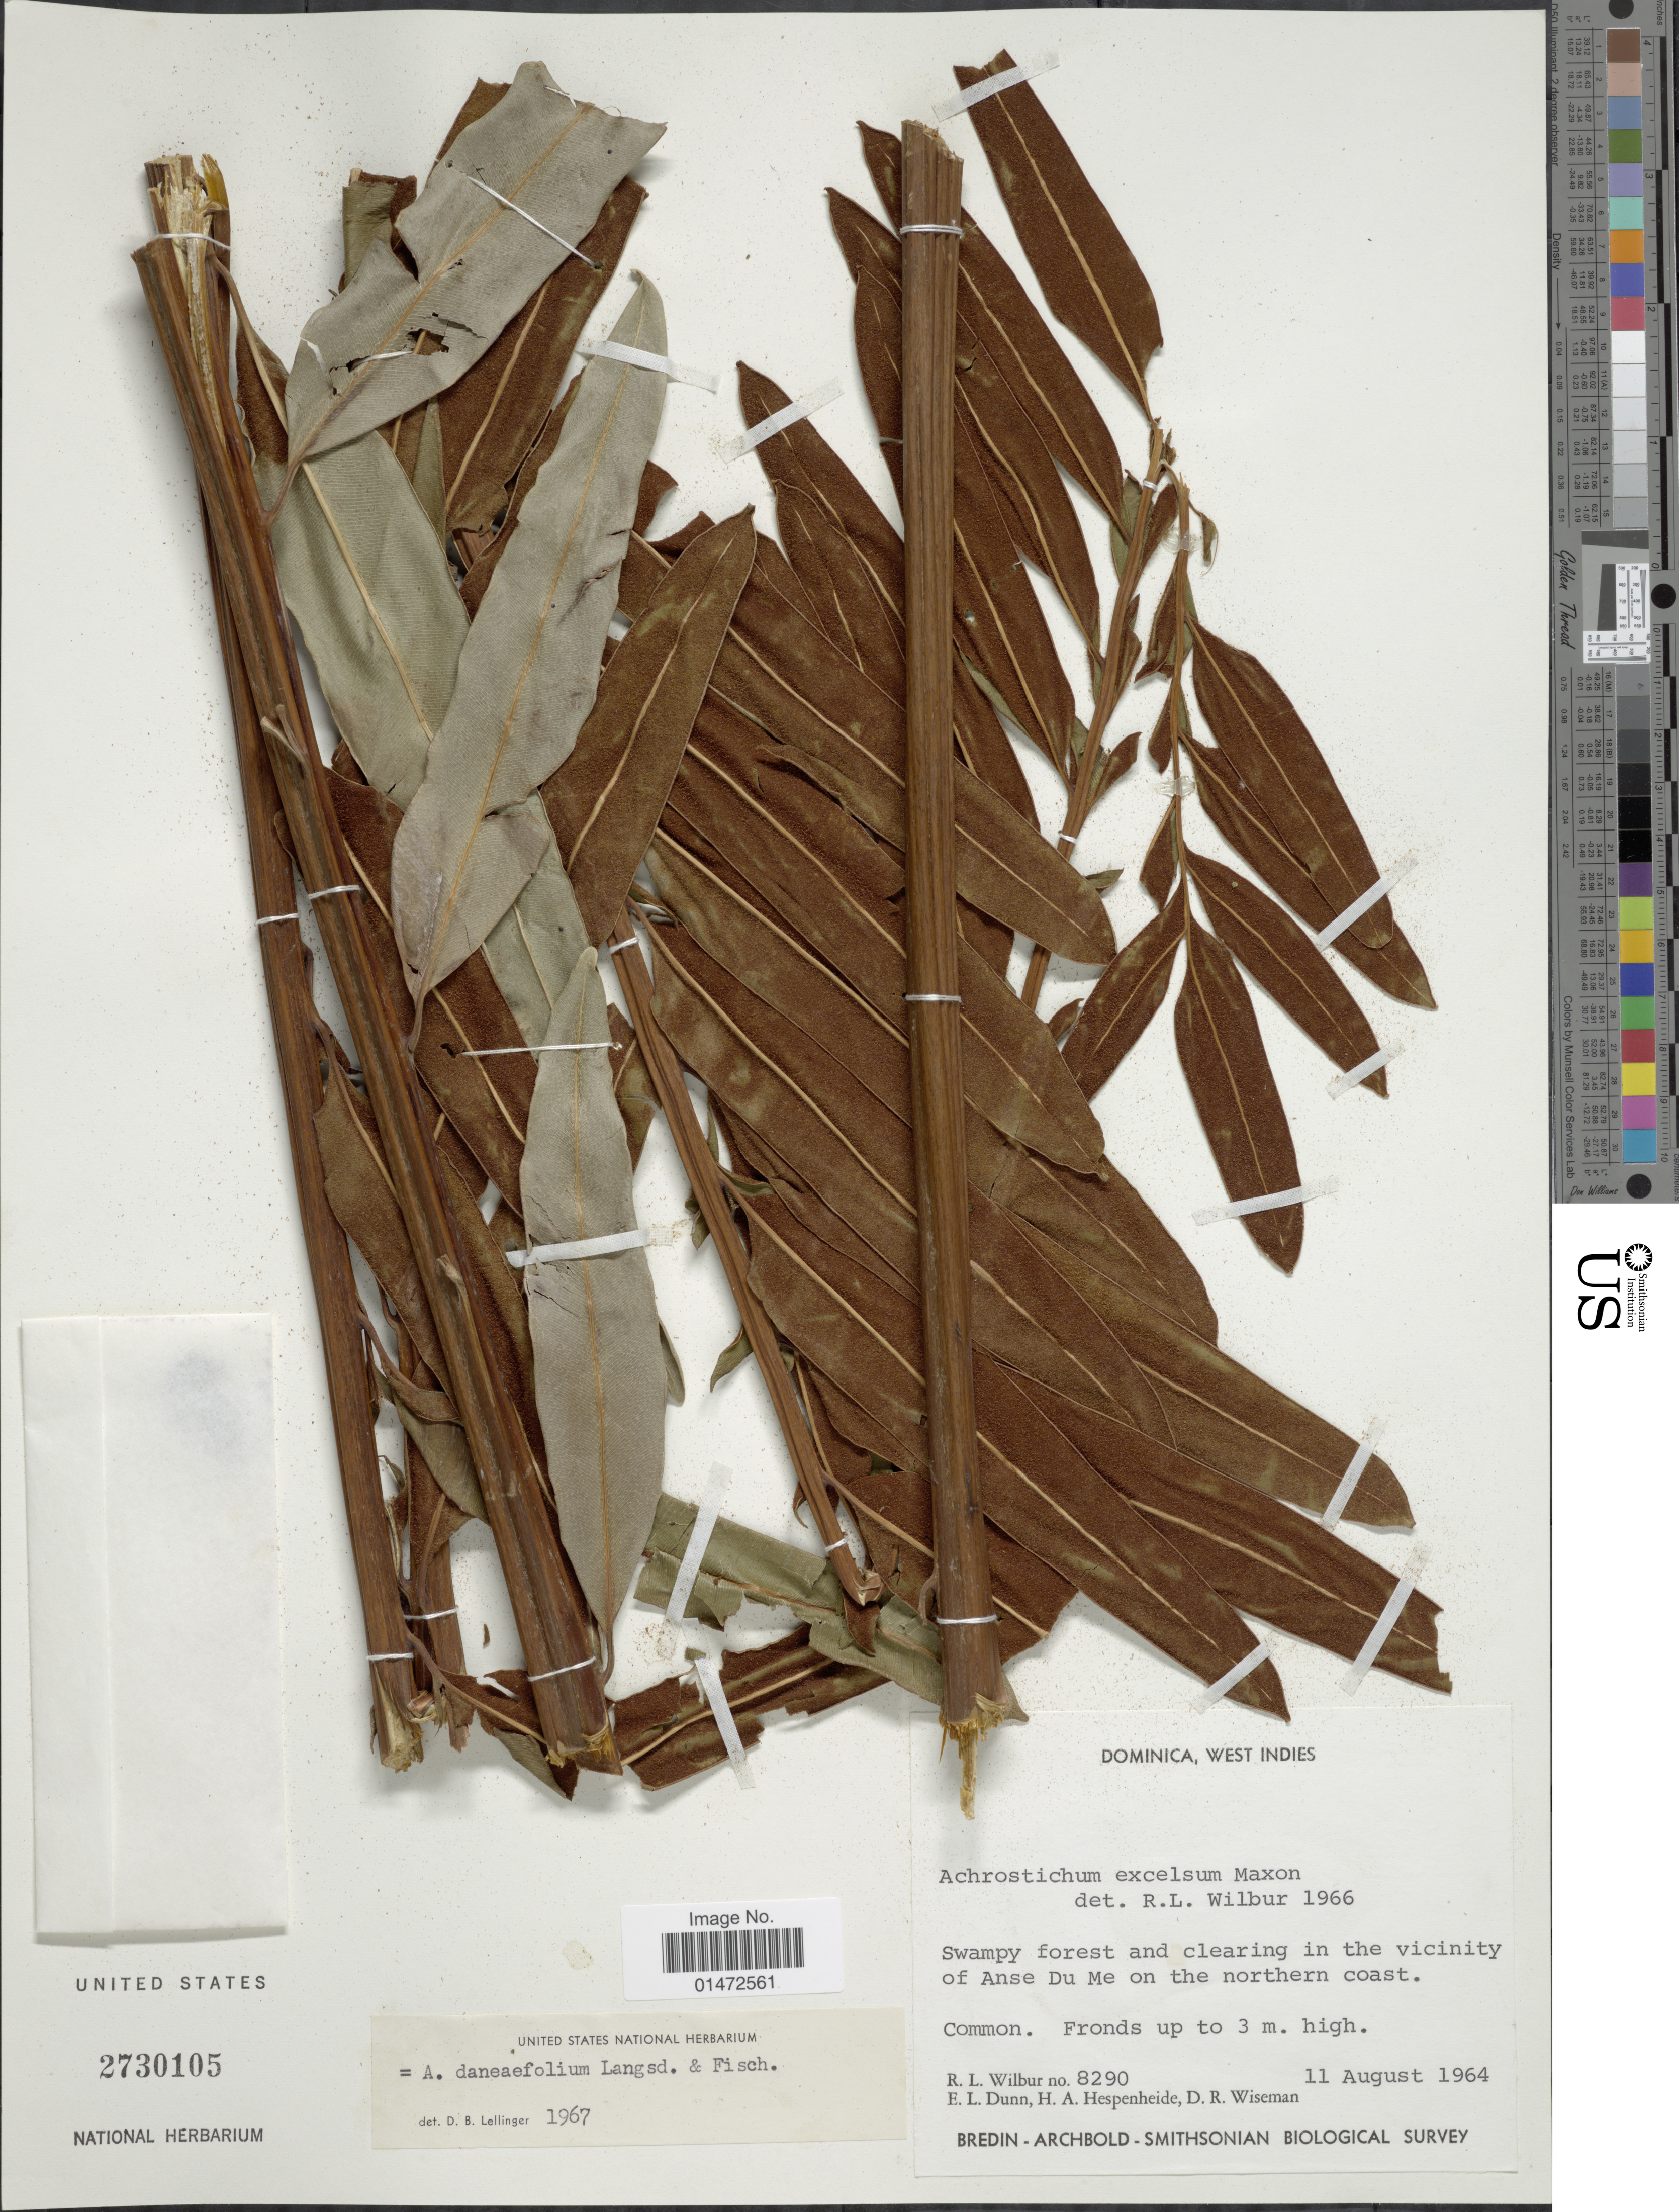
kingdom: Plantae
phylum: Tracheophyta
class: Polypodiopsida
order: Polypodiales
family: Pteridaceae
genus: Acrostichum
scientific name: Acrostichum danaeifolium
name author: Langsd. & Fisch.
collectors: R. L. Wilbur, E. Dunn, H. A. Hespenheide & D. R. Wiseman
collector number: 8290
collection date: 1964-08-11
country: Dominica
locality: West Indies. Swampy forest and clearing in the vicinity of Anse Du Me on the northern coast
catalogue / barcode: US 2730105